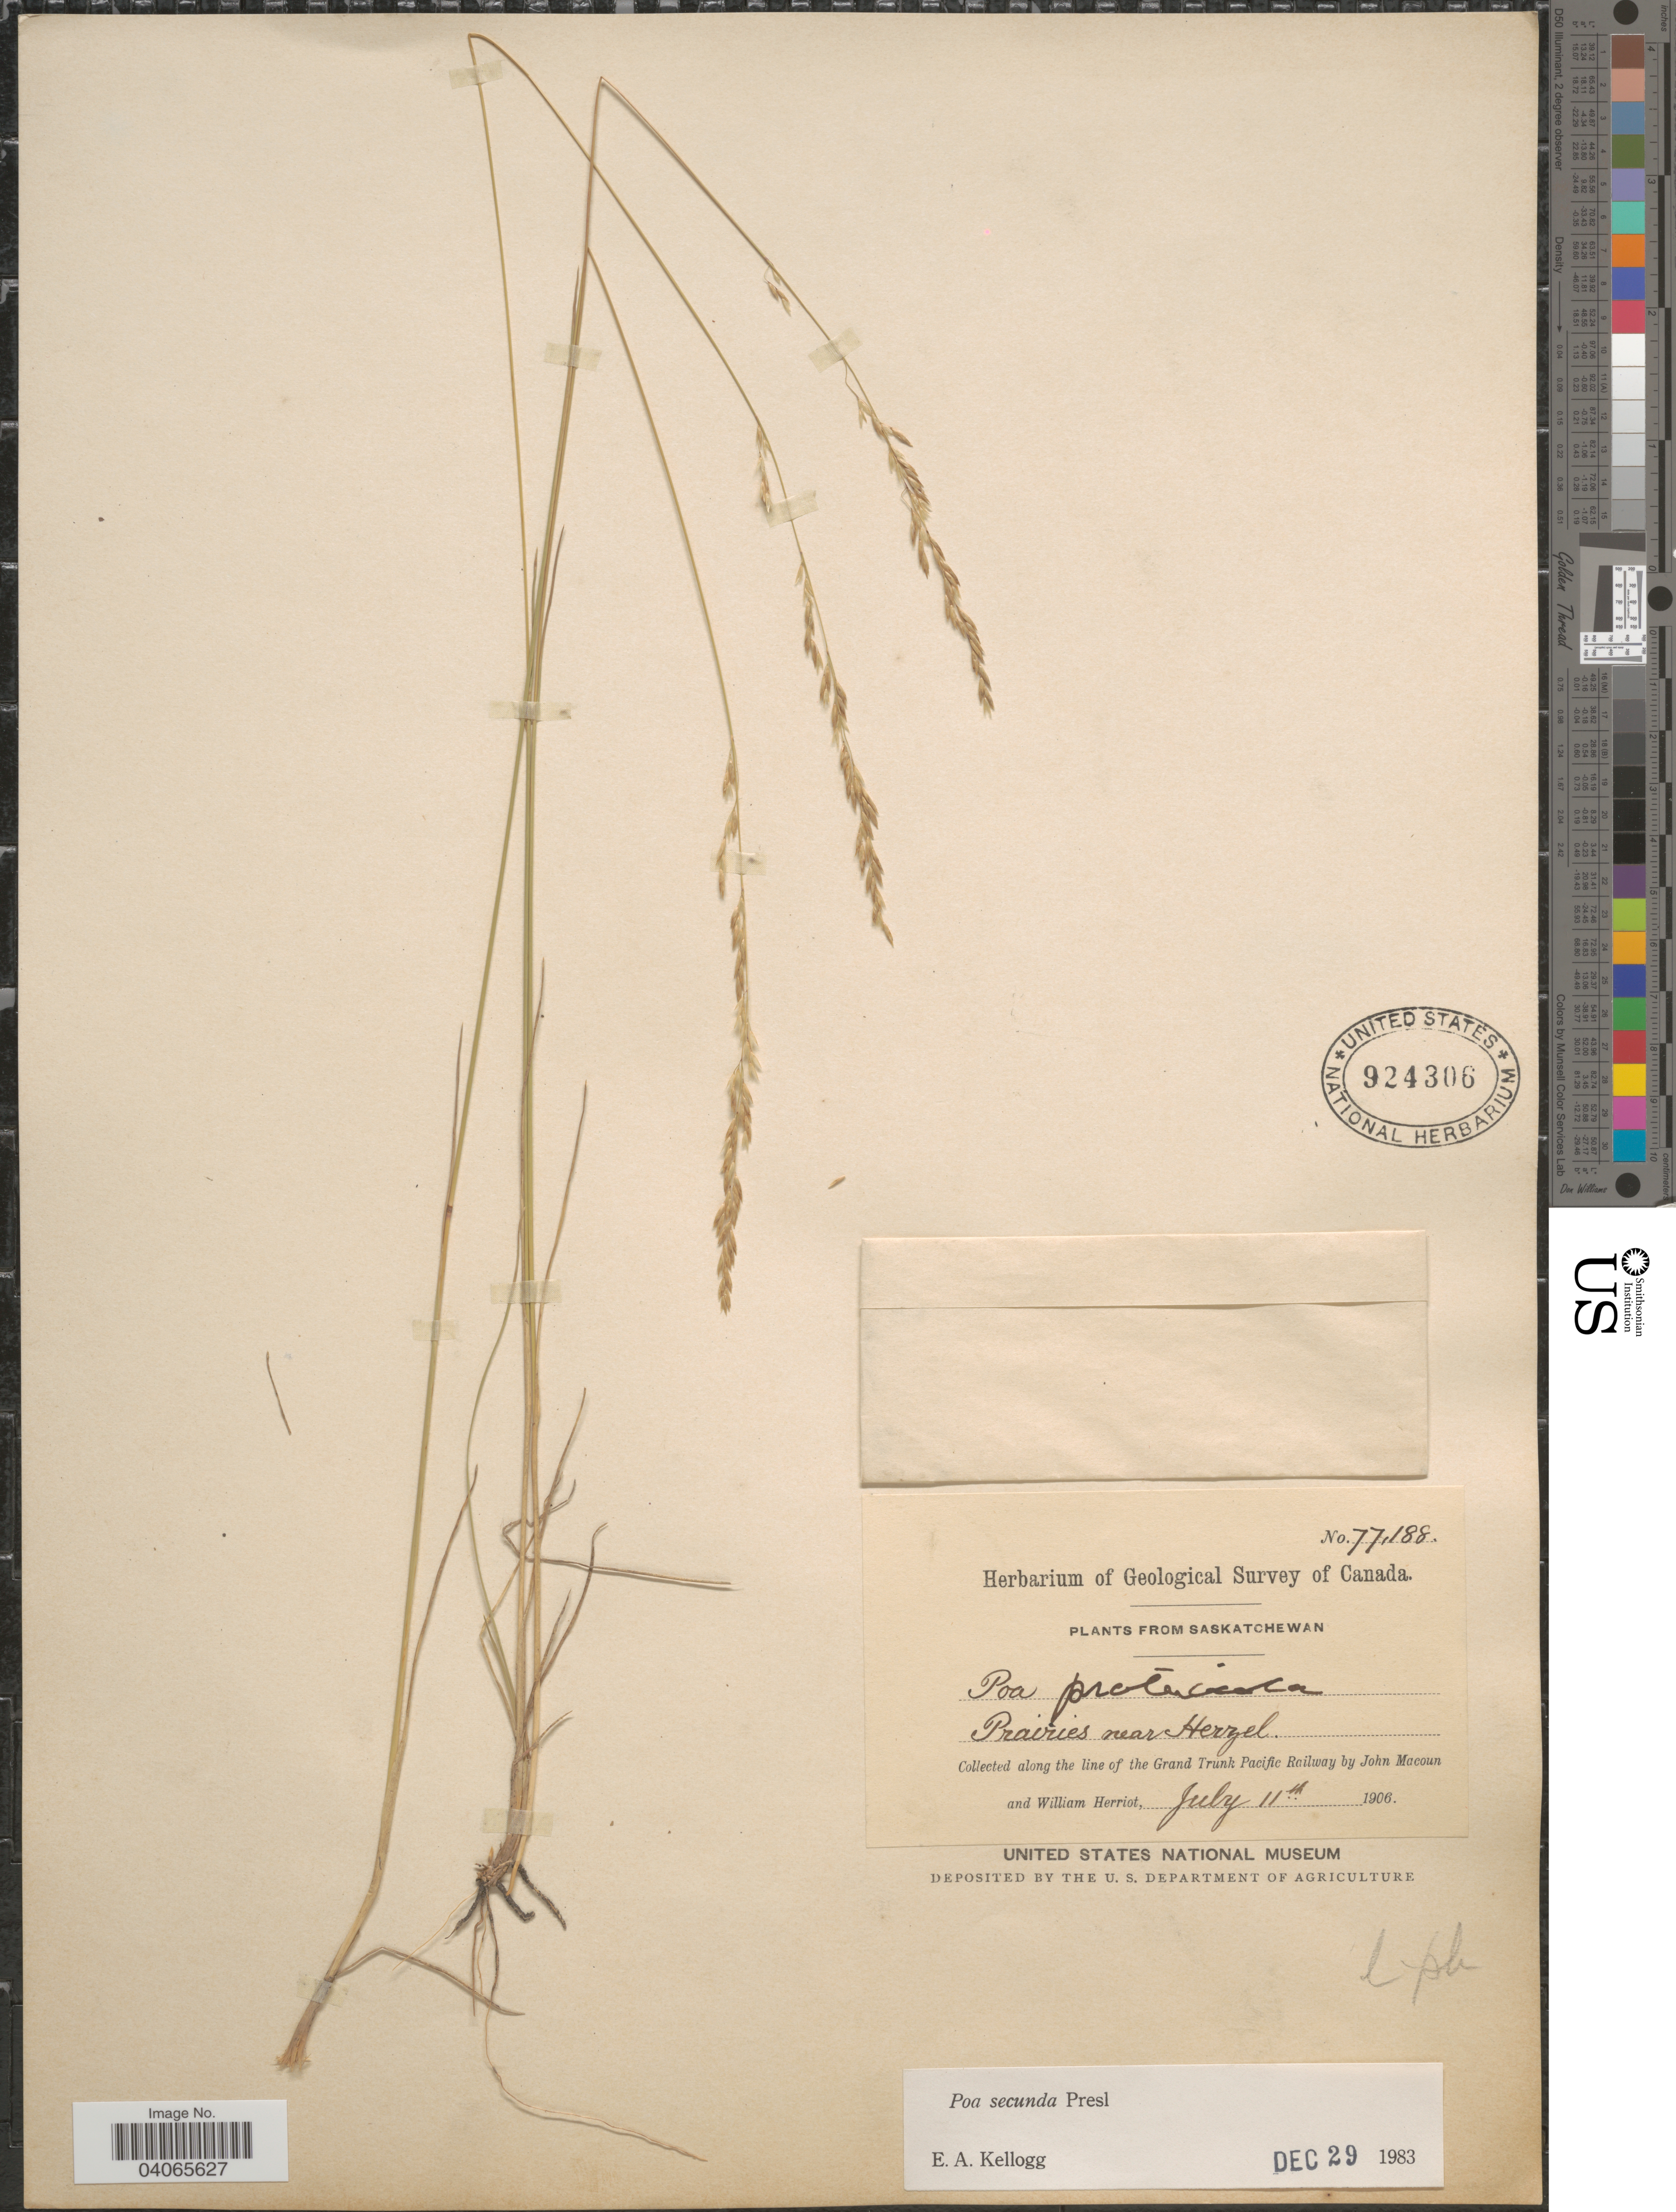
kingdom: Plantae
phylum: Tracheophyta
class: Liliopsida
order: Poales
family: Poaceae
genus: Poa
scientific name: Poa secunda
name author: J. Presl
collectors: J. Macoun & W. Herriot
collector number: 77188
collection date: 1906-07-11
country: Canada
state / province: Saskatchewan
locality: Herbarium of Geological Survey of Canada. Prairies near Herzel. Along the line of the Grand Trunk Pacific Railway.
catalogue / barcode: US 924306